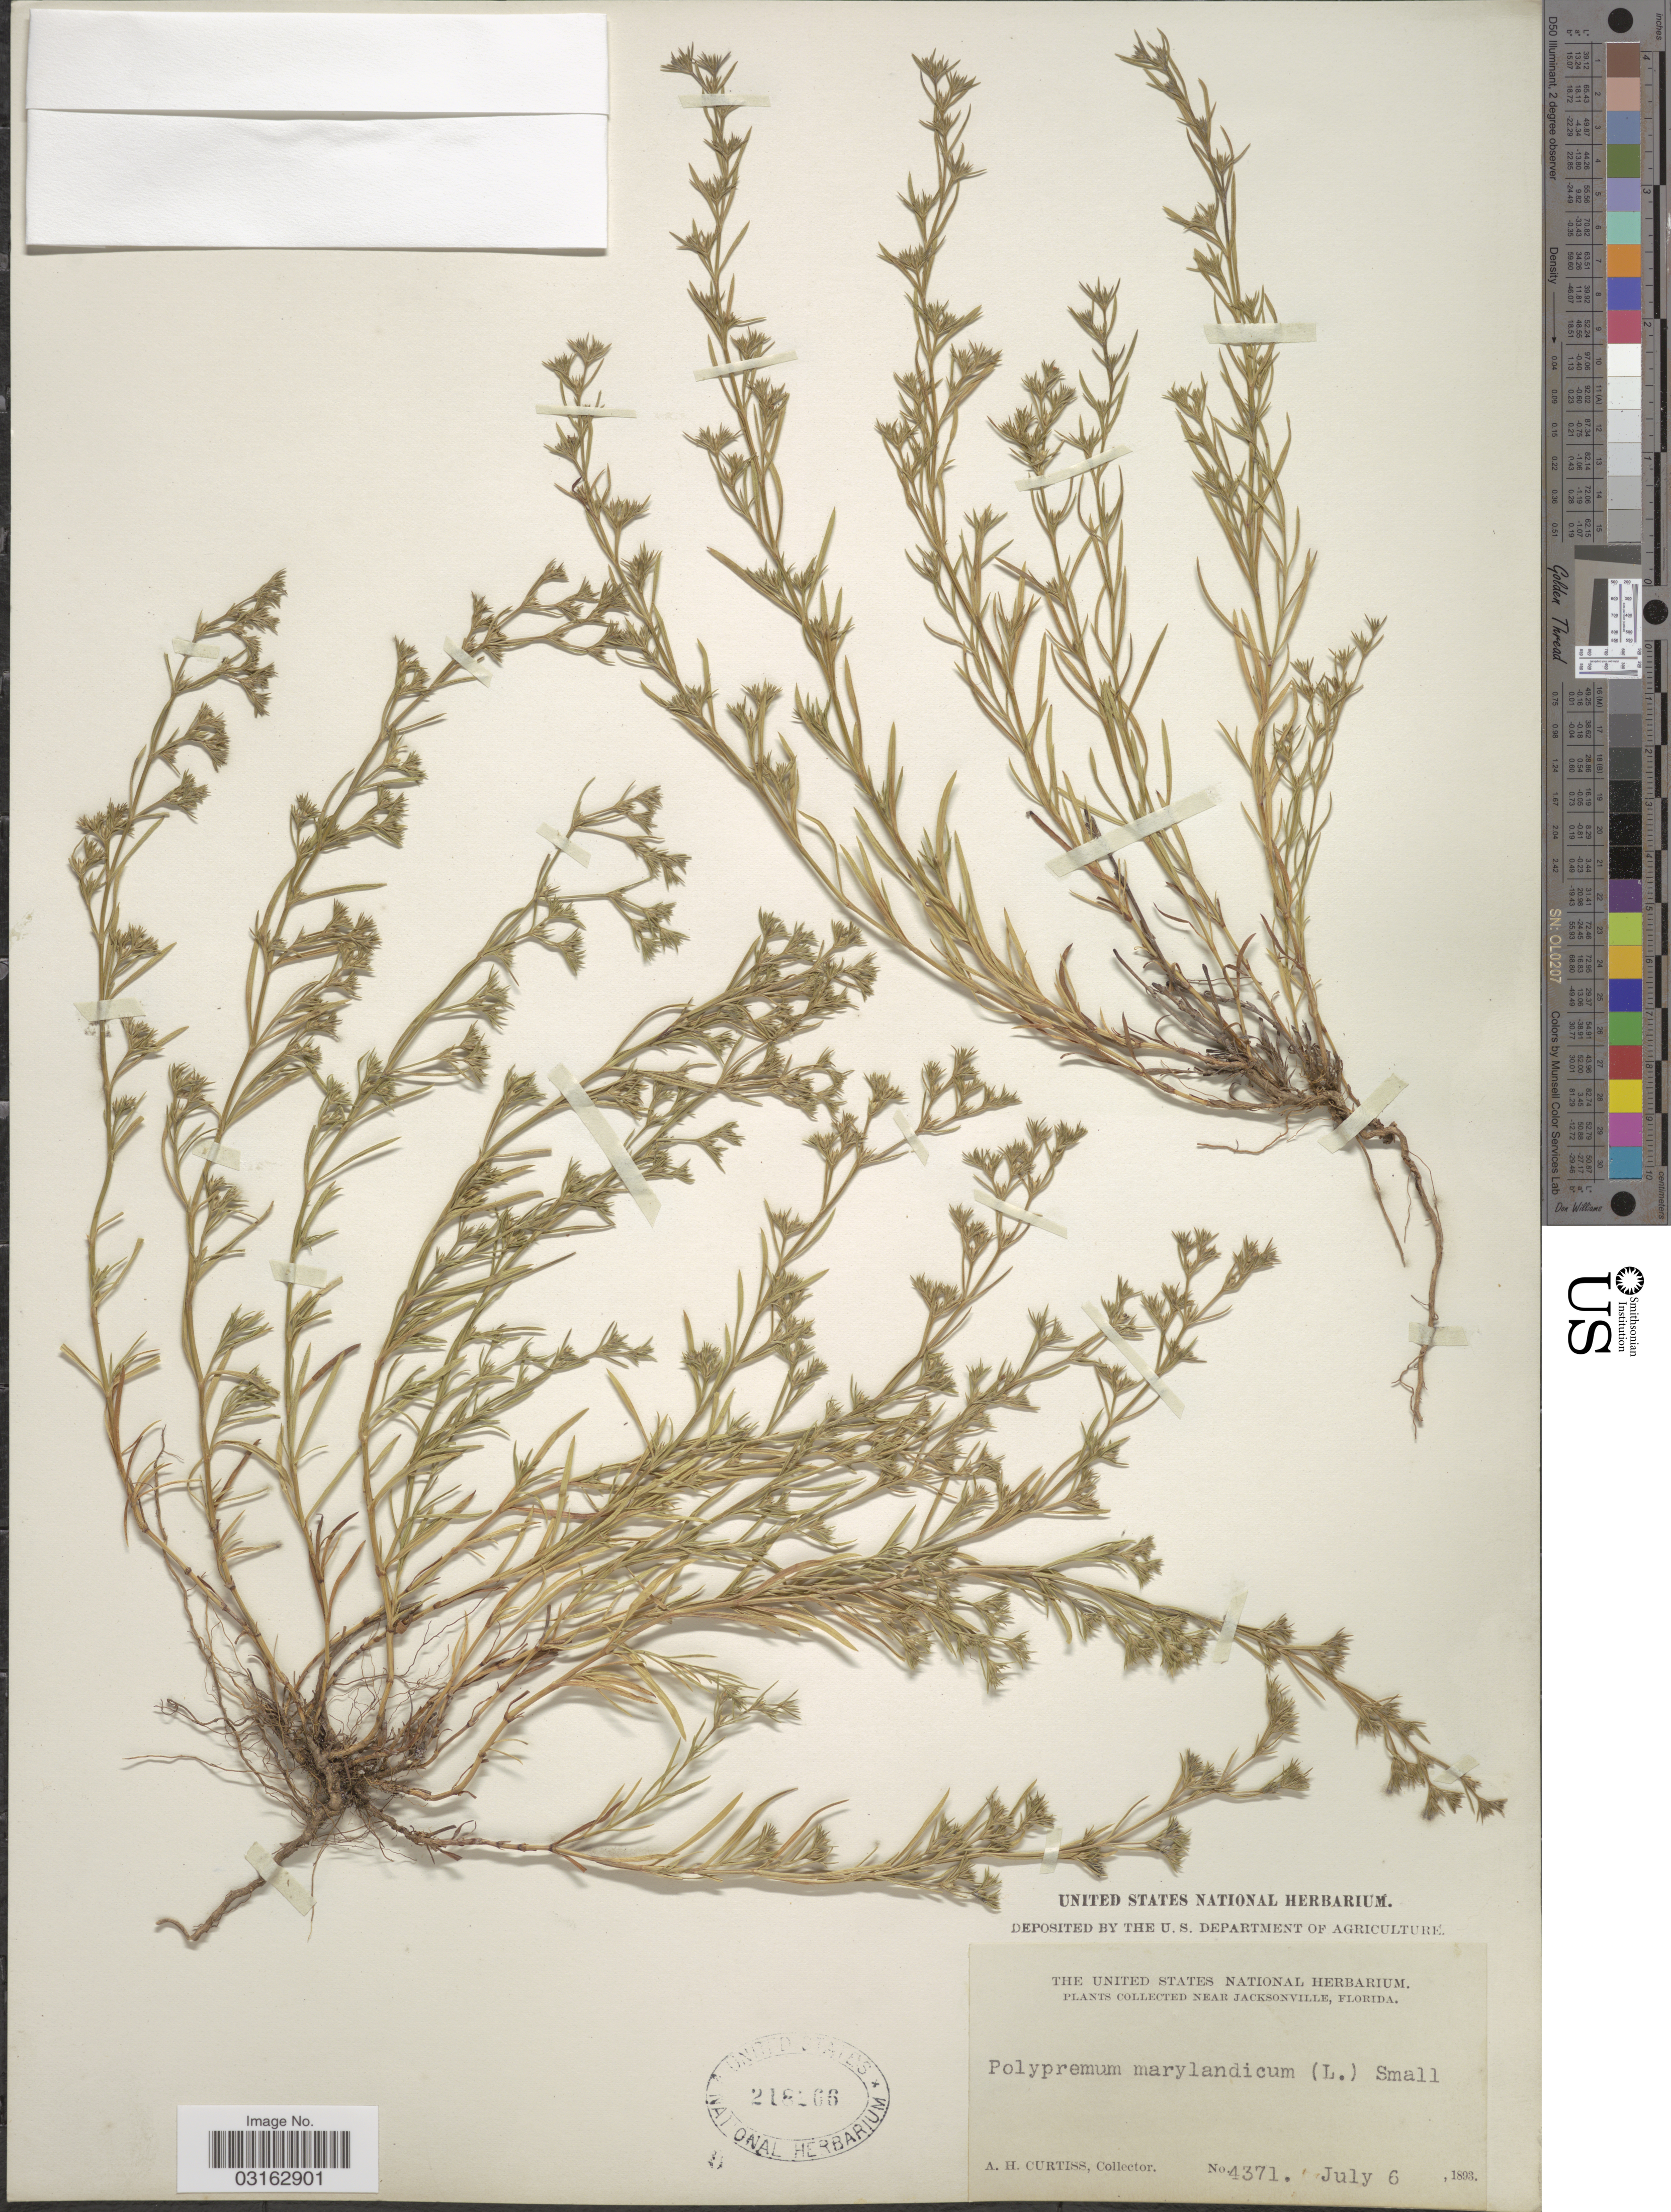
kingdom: Plantae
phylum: Tracheophyta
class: Magnoliopsida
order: Lamiales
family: Tetrachondraceae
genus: Polypremum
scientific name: Polypremum procumbens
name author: L.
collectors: A. H. Curtiss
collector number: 4371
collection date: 1893-07-06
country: United States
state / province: Florida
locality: Near Jacksonville.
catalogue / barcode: US 218266